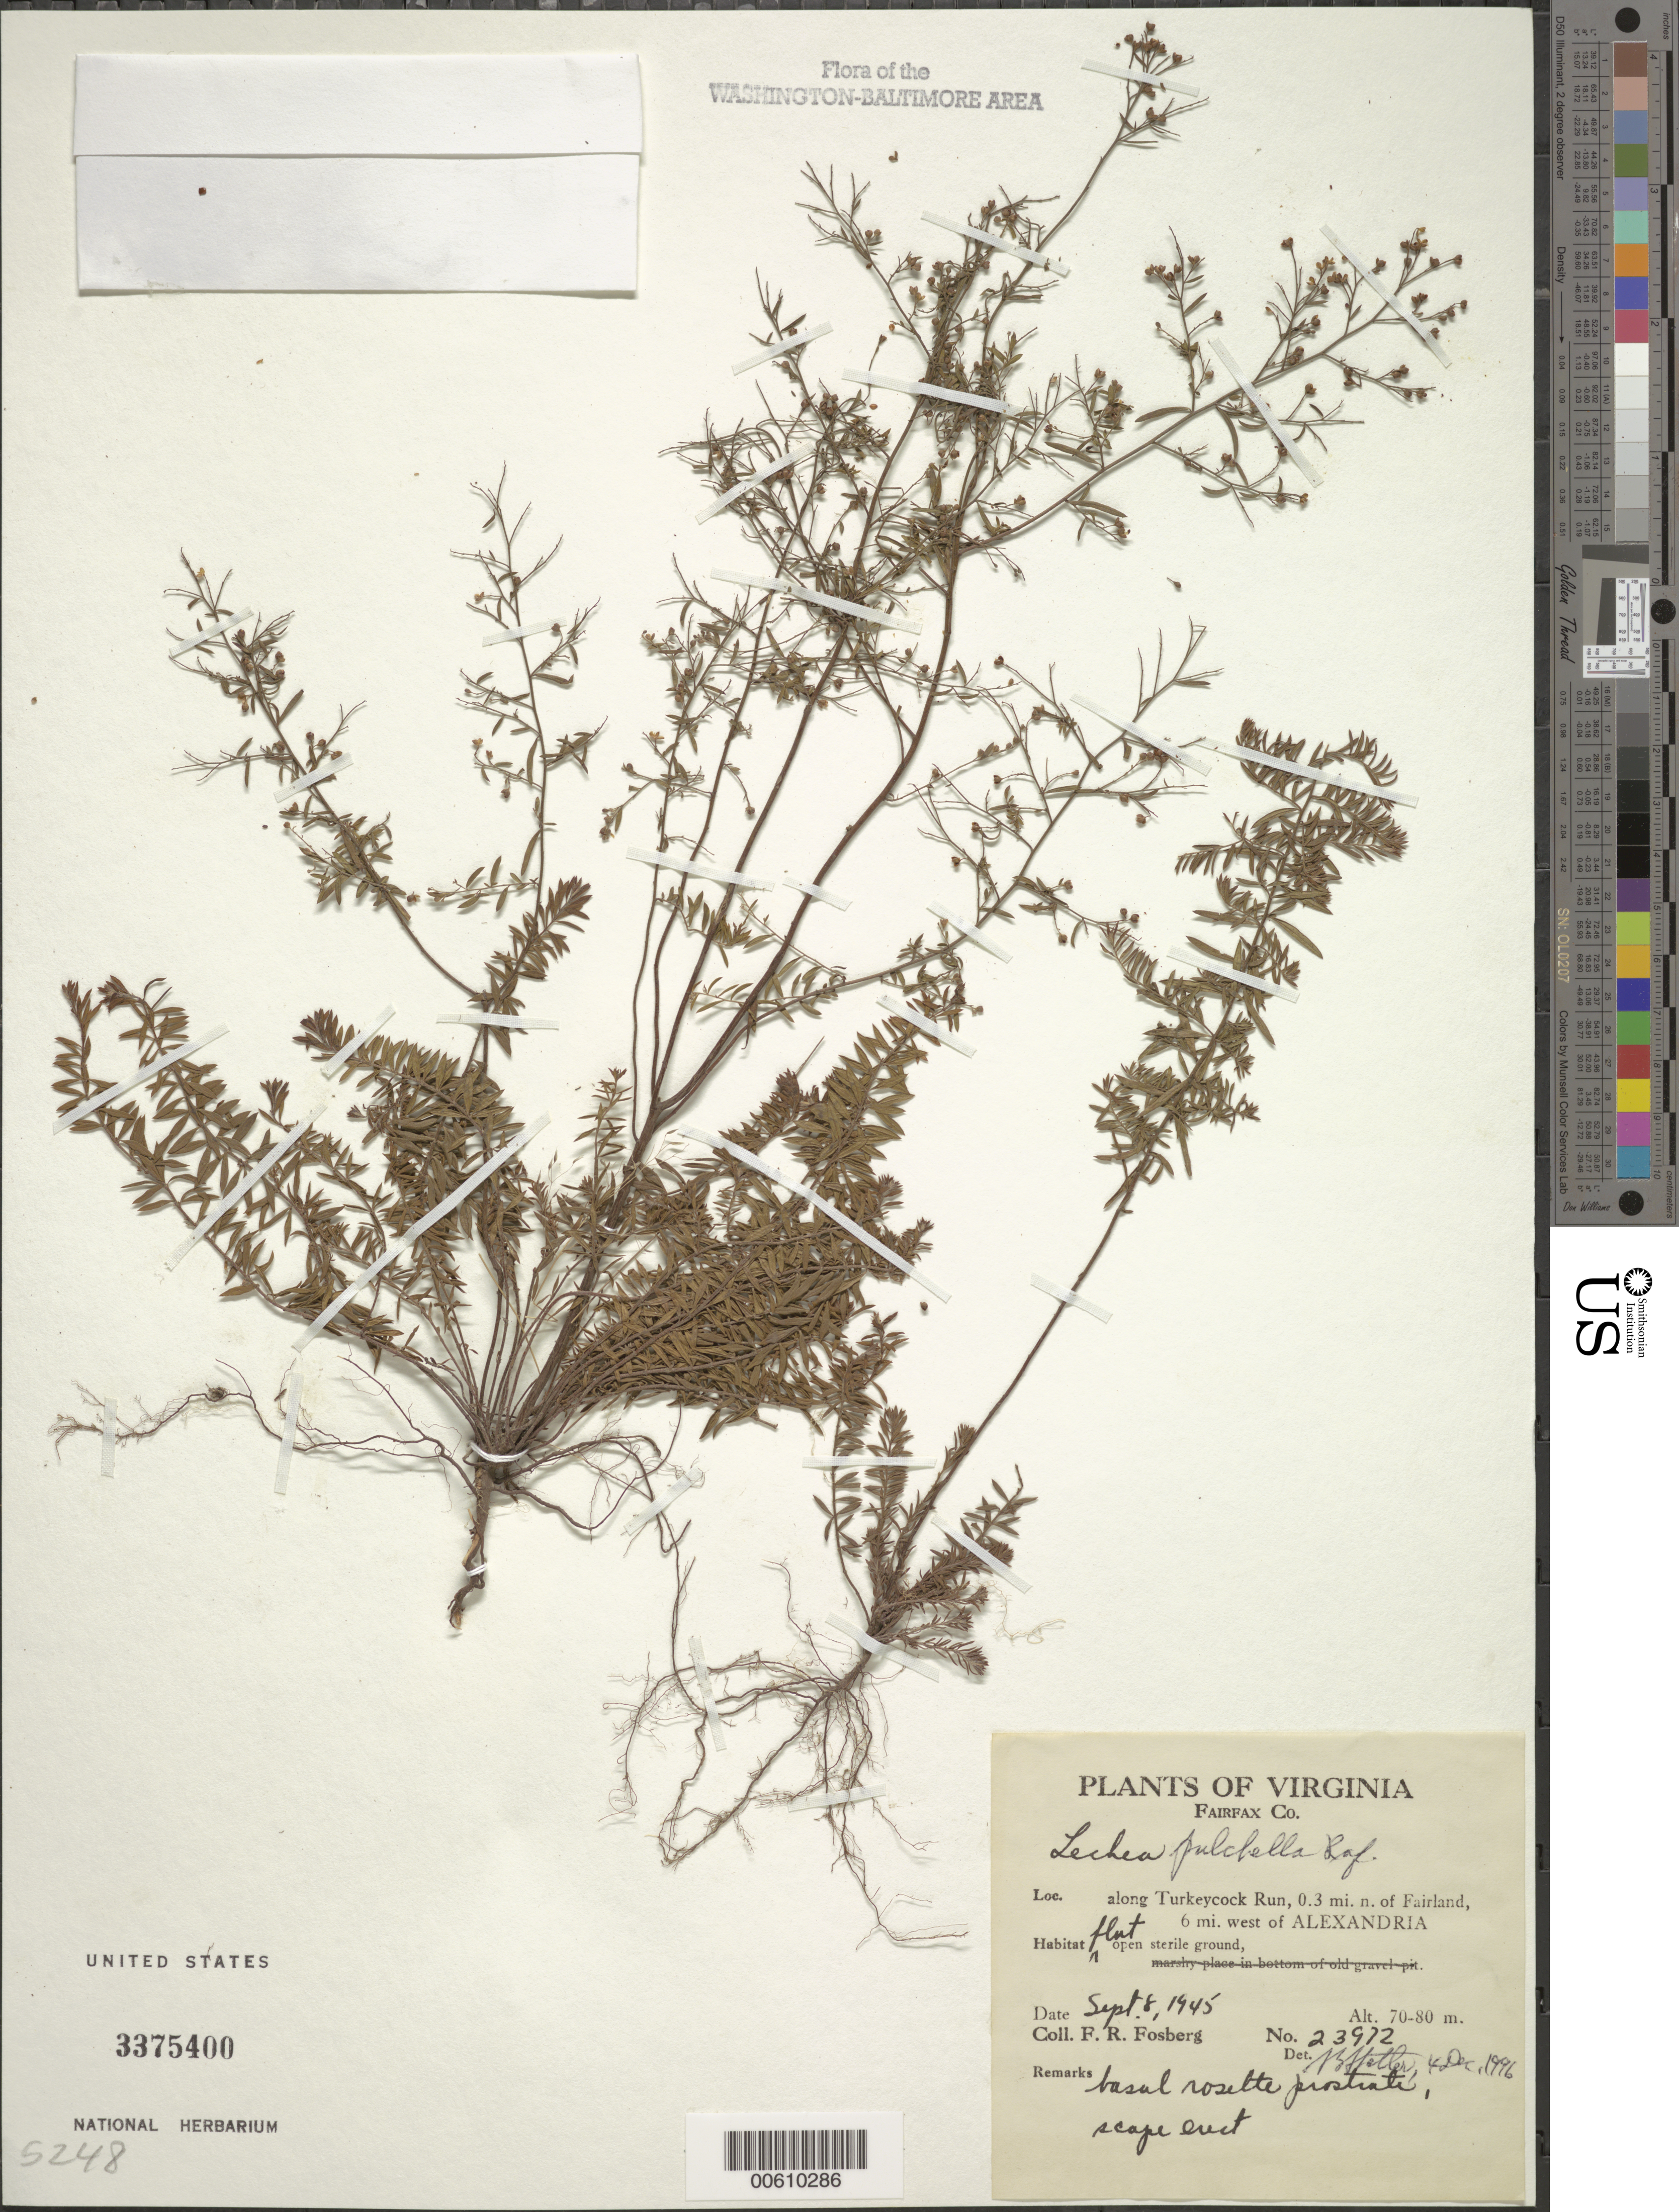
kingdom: Plantae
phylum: Tracheophyta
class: Magnoliopsida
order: Malvales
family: Cistaceae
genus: Lechea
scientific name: Lechea pulchella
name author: Raf.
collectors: F. R. Fosberg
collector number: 23972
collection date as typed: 08 Sep 1945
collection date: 1945-09-08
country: United States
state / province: Virginia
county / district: Fairfax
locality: Along Turkeycock Run, N of Fairland, W of Alexandria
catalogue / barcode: US 3375400